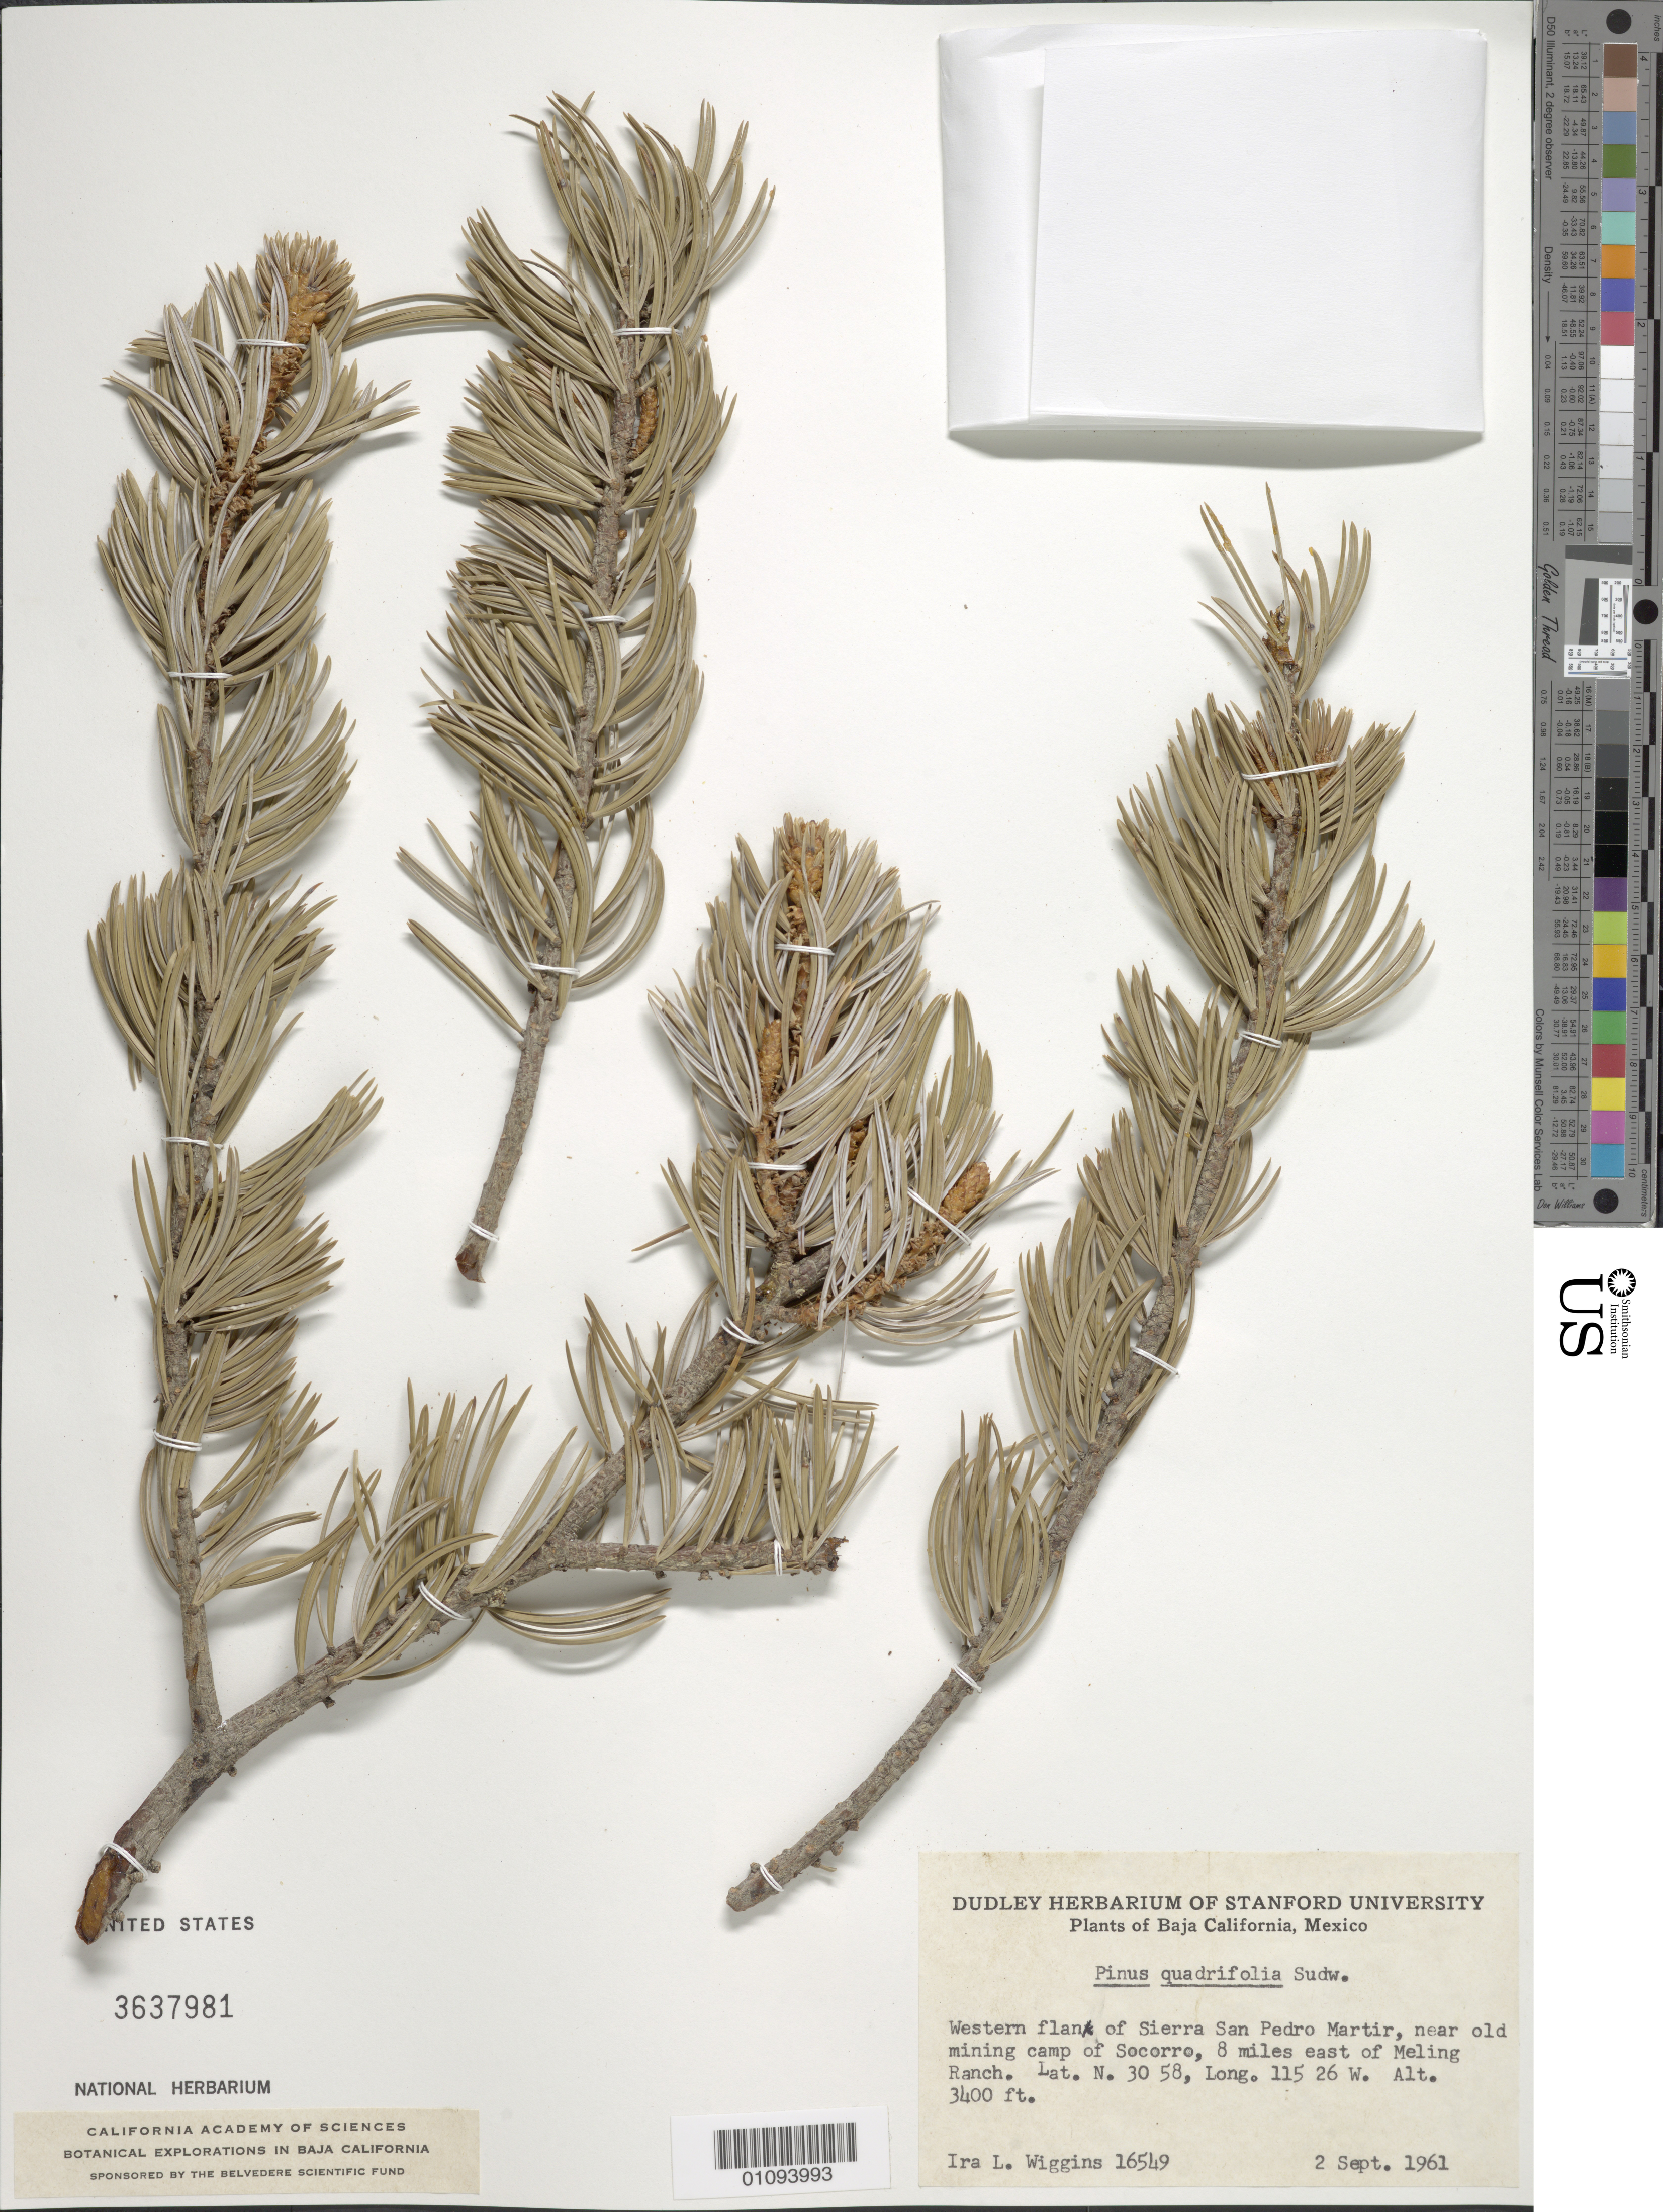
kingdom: Plantae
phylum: Tracheophyta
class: Pinopsida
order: Pinales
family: Pinaceae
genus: Pinus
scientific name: Pinus quadrifolia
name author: Parl. ex Sudw.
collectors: I. L. Wiggins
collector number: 16549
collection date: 1961-09-02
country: Mexico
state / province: Baja California Norte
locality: Western fjank of Sierra San Pedro Martir, near old mining camp of Socorro, 8 miles east of Meling Ranch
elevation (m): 1036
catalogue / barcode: US 3637981